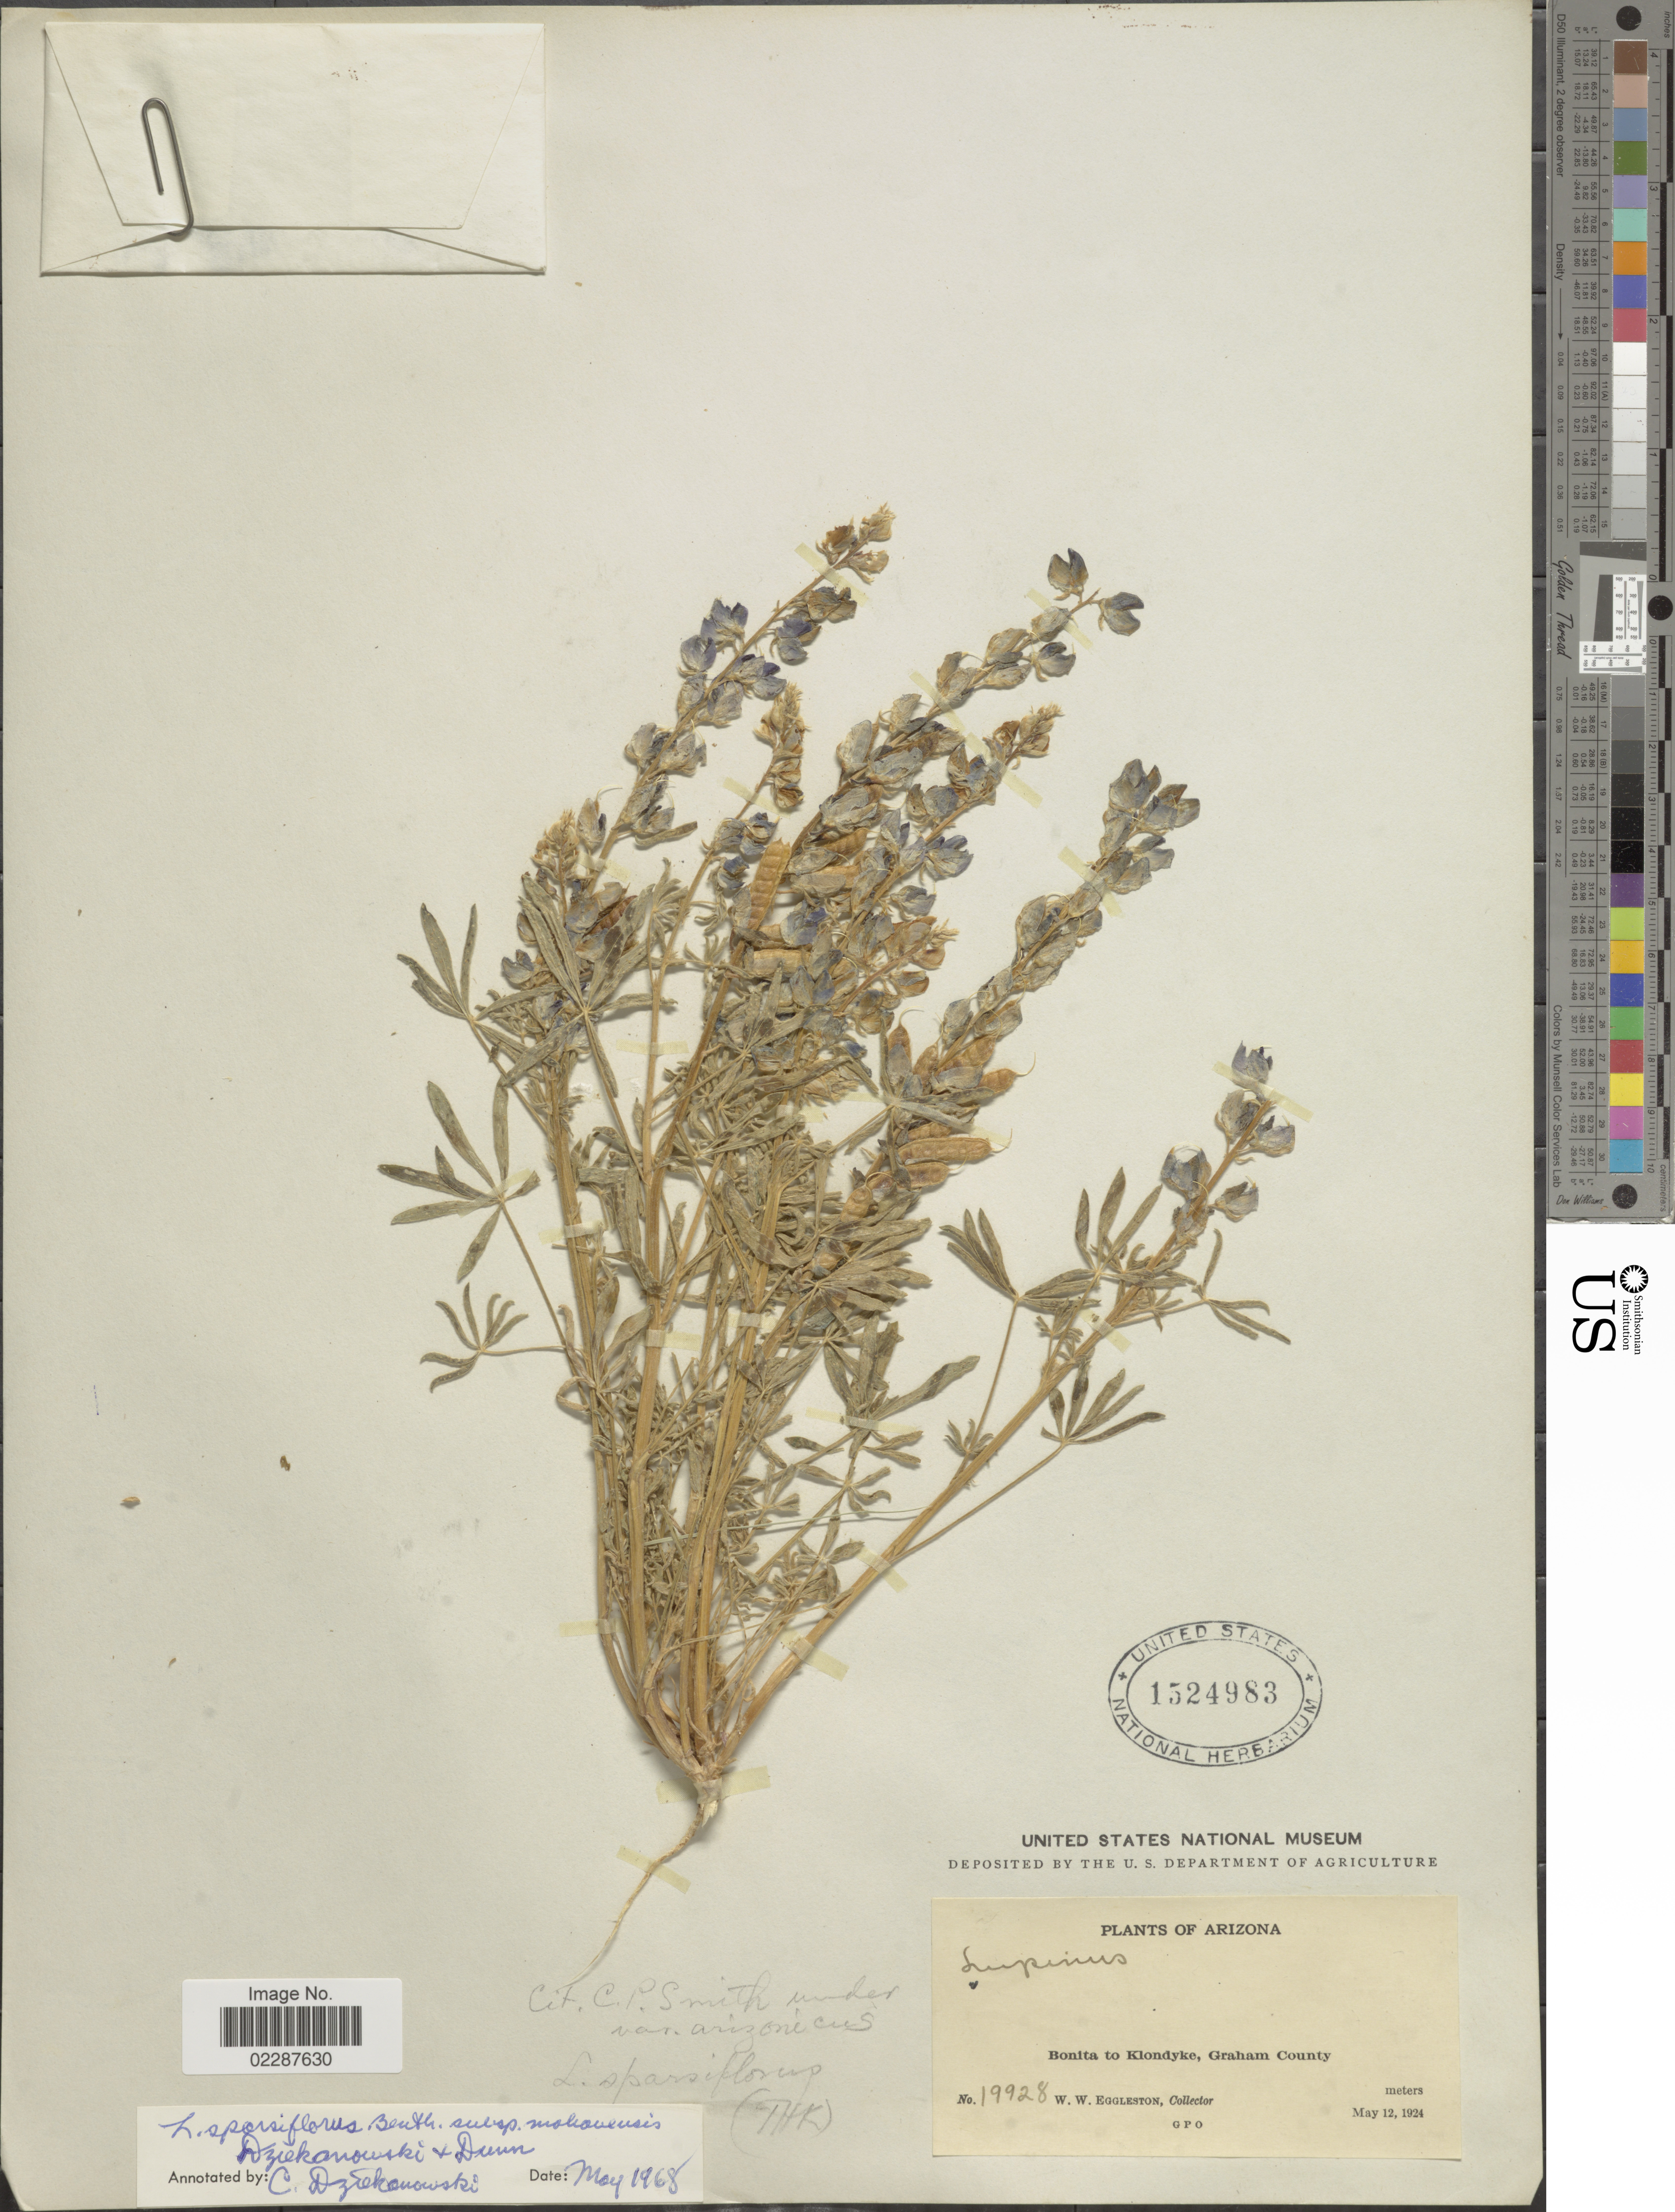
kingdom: Plantae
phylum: Tracheophyta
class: Magnoliopsida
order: Fabales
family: Fabaceae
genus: Lupinus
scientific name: Lupinus sparsiflorus subsp. mohavensis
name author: Dziekanowski & D.B. Dunn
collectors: W. W. Eggleston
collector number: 19928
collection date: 1924-05-12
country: United States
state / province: Arizona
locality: Bonita to Klondyke, Graham County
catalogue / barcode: US 1524983